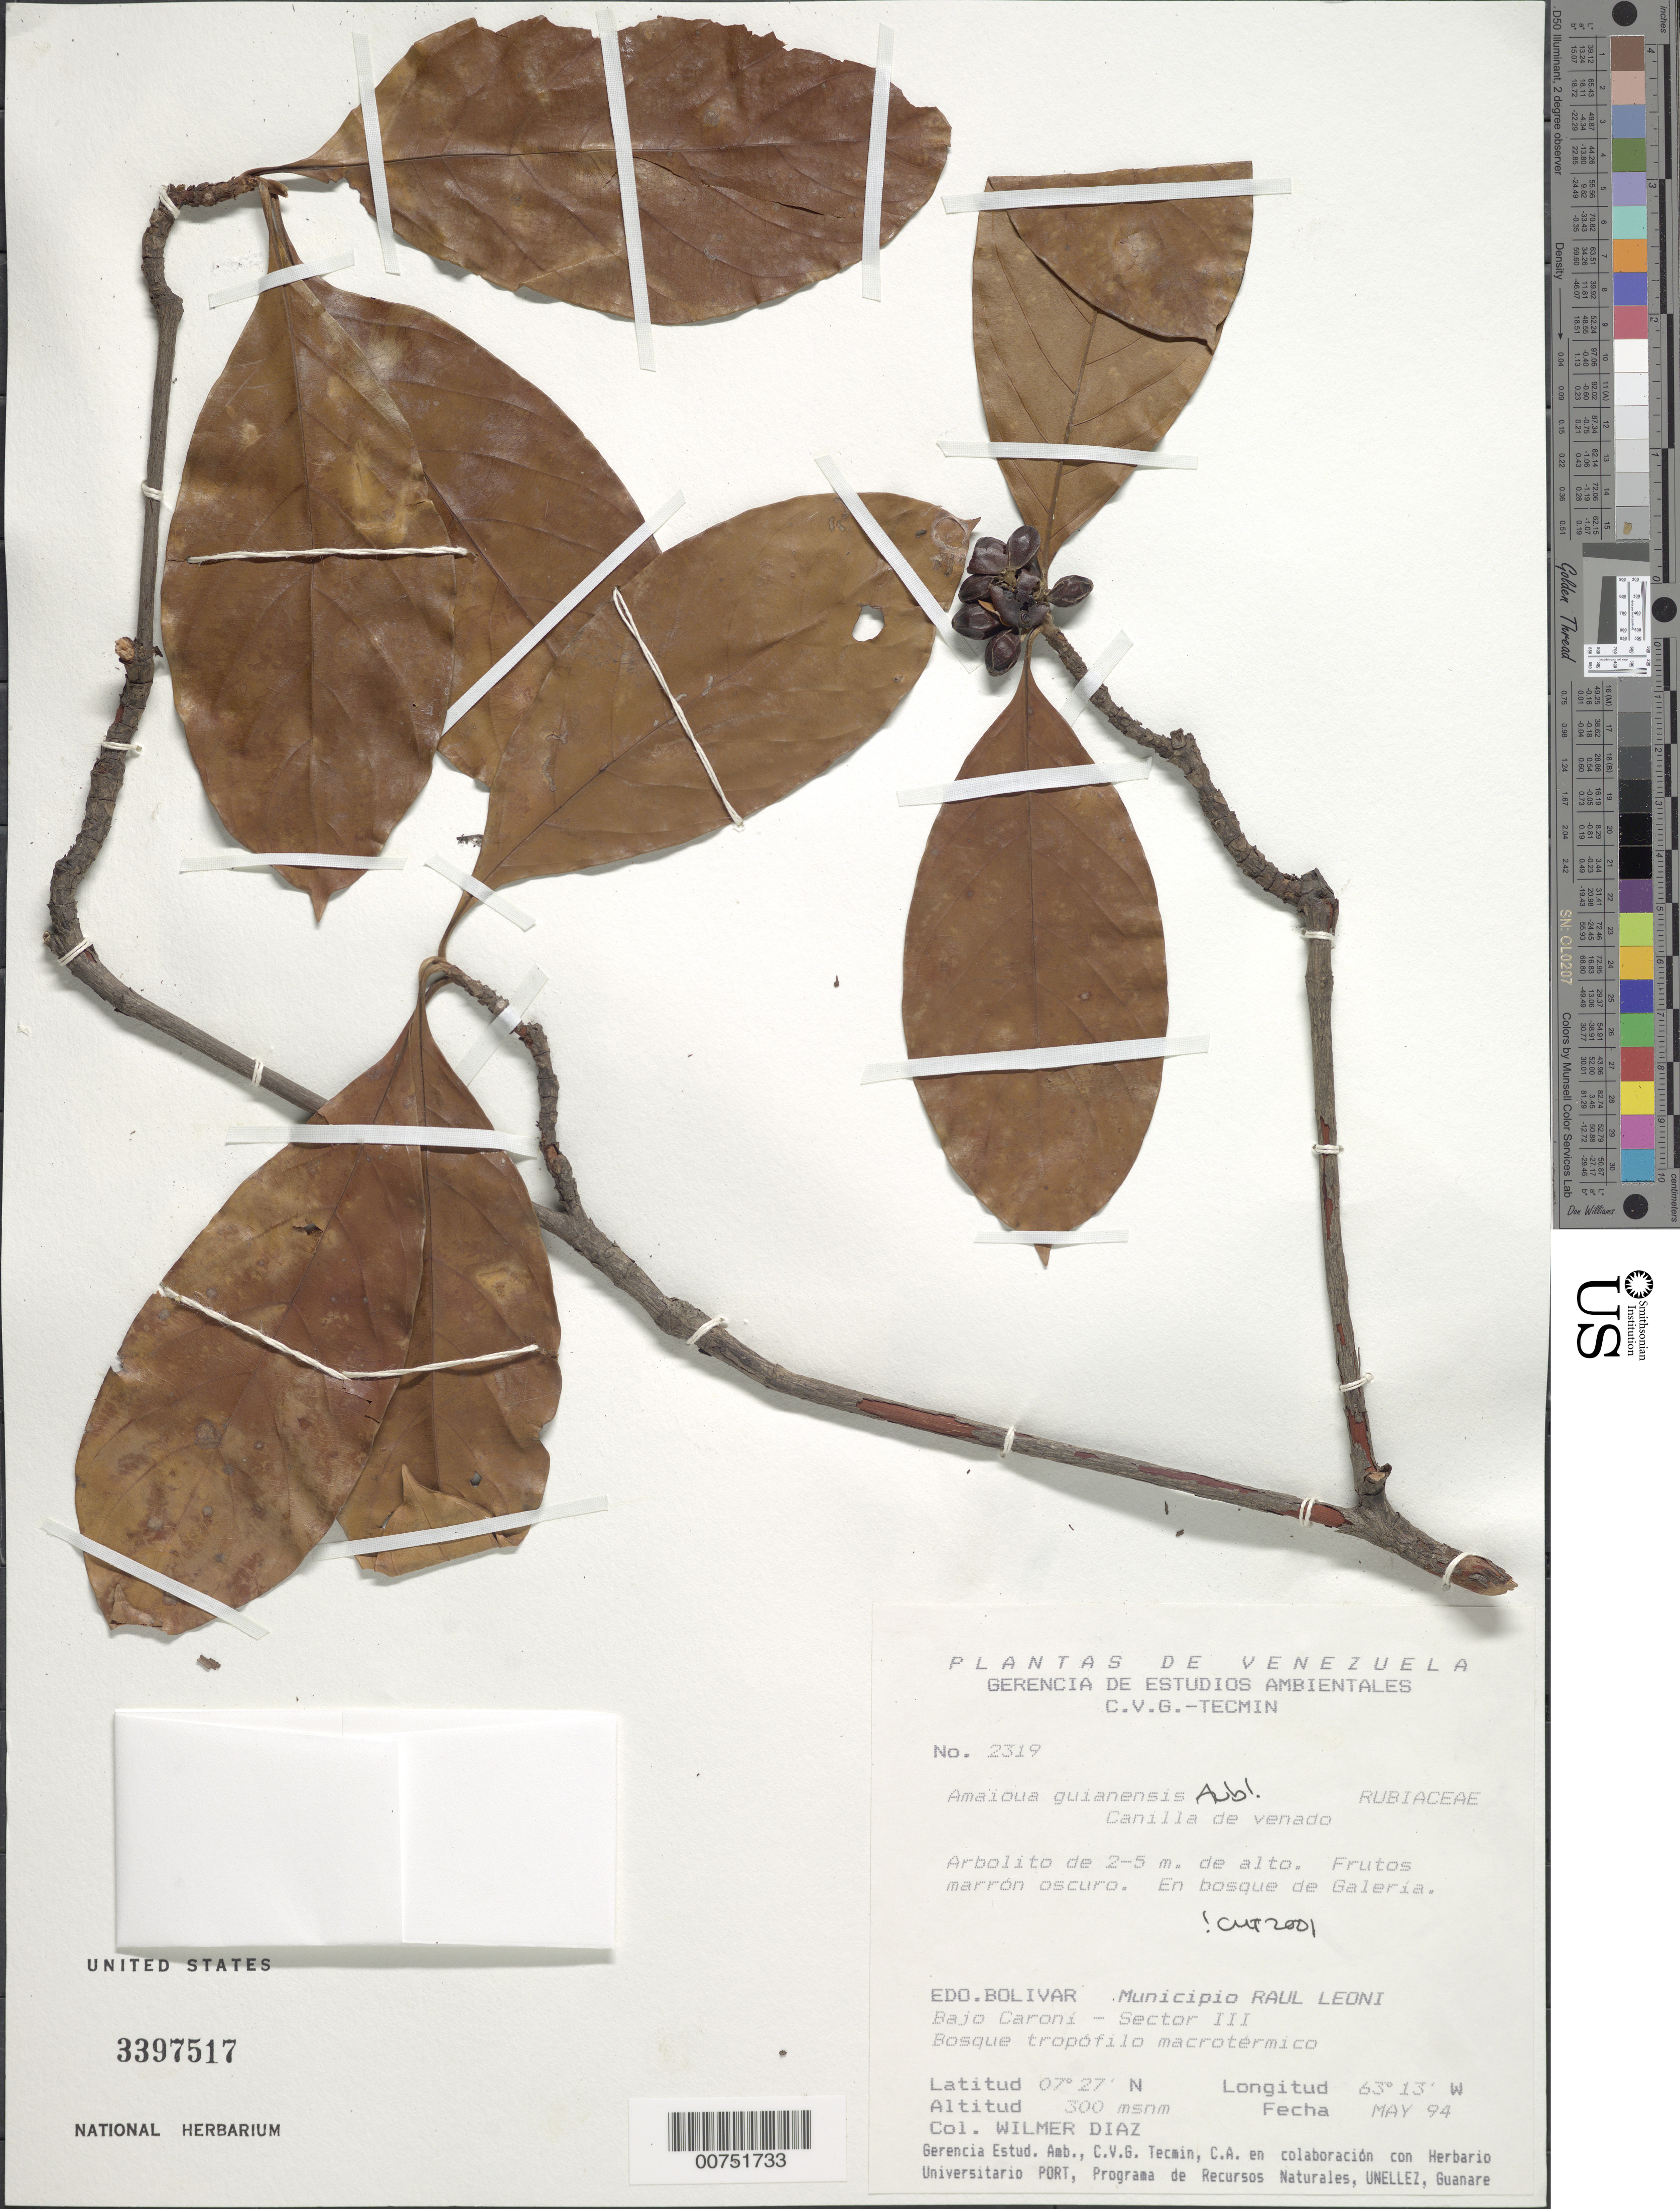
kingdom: Plantae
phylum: Tracheophyta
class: Magnoliopsida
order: Gentianales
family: Rubiaceae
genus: Amaioua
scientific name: Amaioua guianensis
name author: Aubl.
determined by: Taylor, Charlotte M.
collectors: W. Díaz P.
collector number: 2319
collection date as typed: May-94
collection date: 1994-05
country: Venezuela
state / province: Bolívar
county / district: Angostura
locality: Mun. Raúl Leoni [=Angostura], Bajo Caroní, Sector III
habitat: Bosque de galeria; bosque tropofilo macrotermico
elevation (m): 300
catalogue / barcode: US 3397517